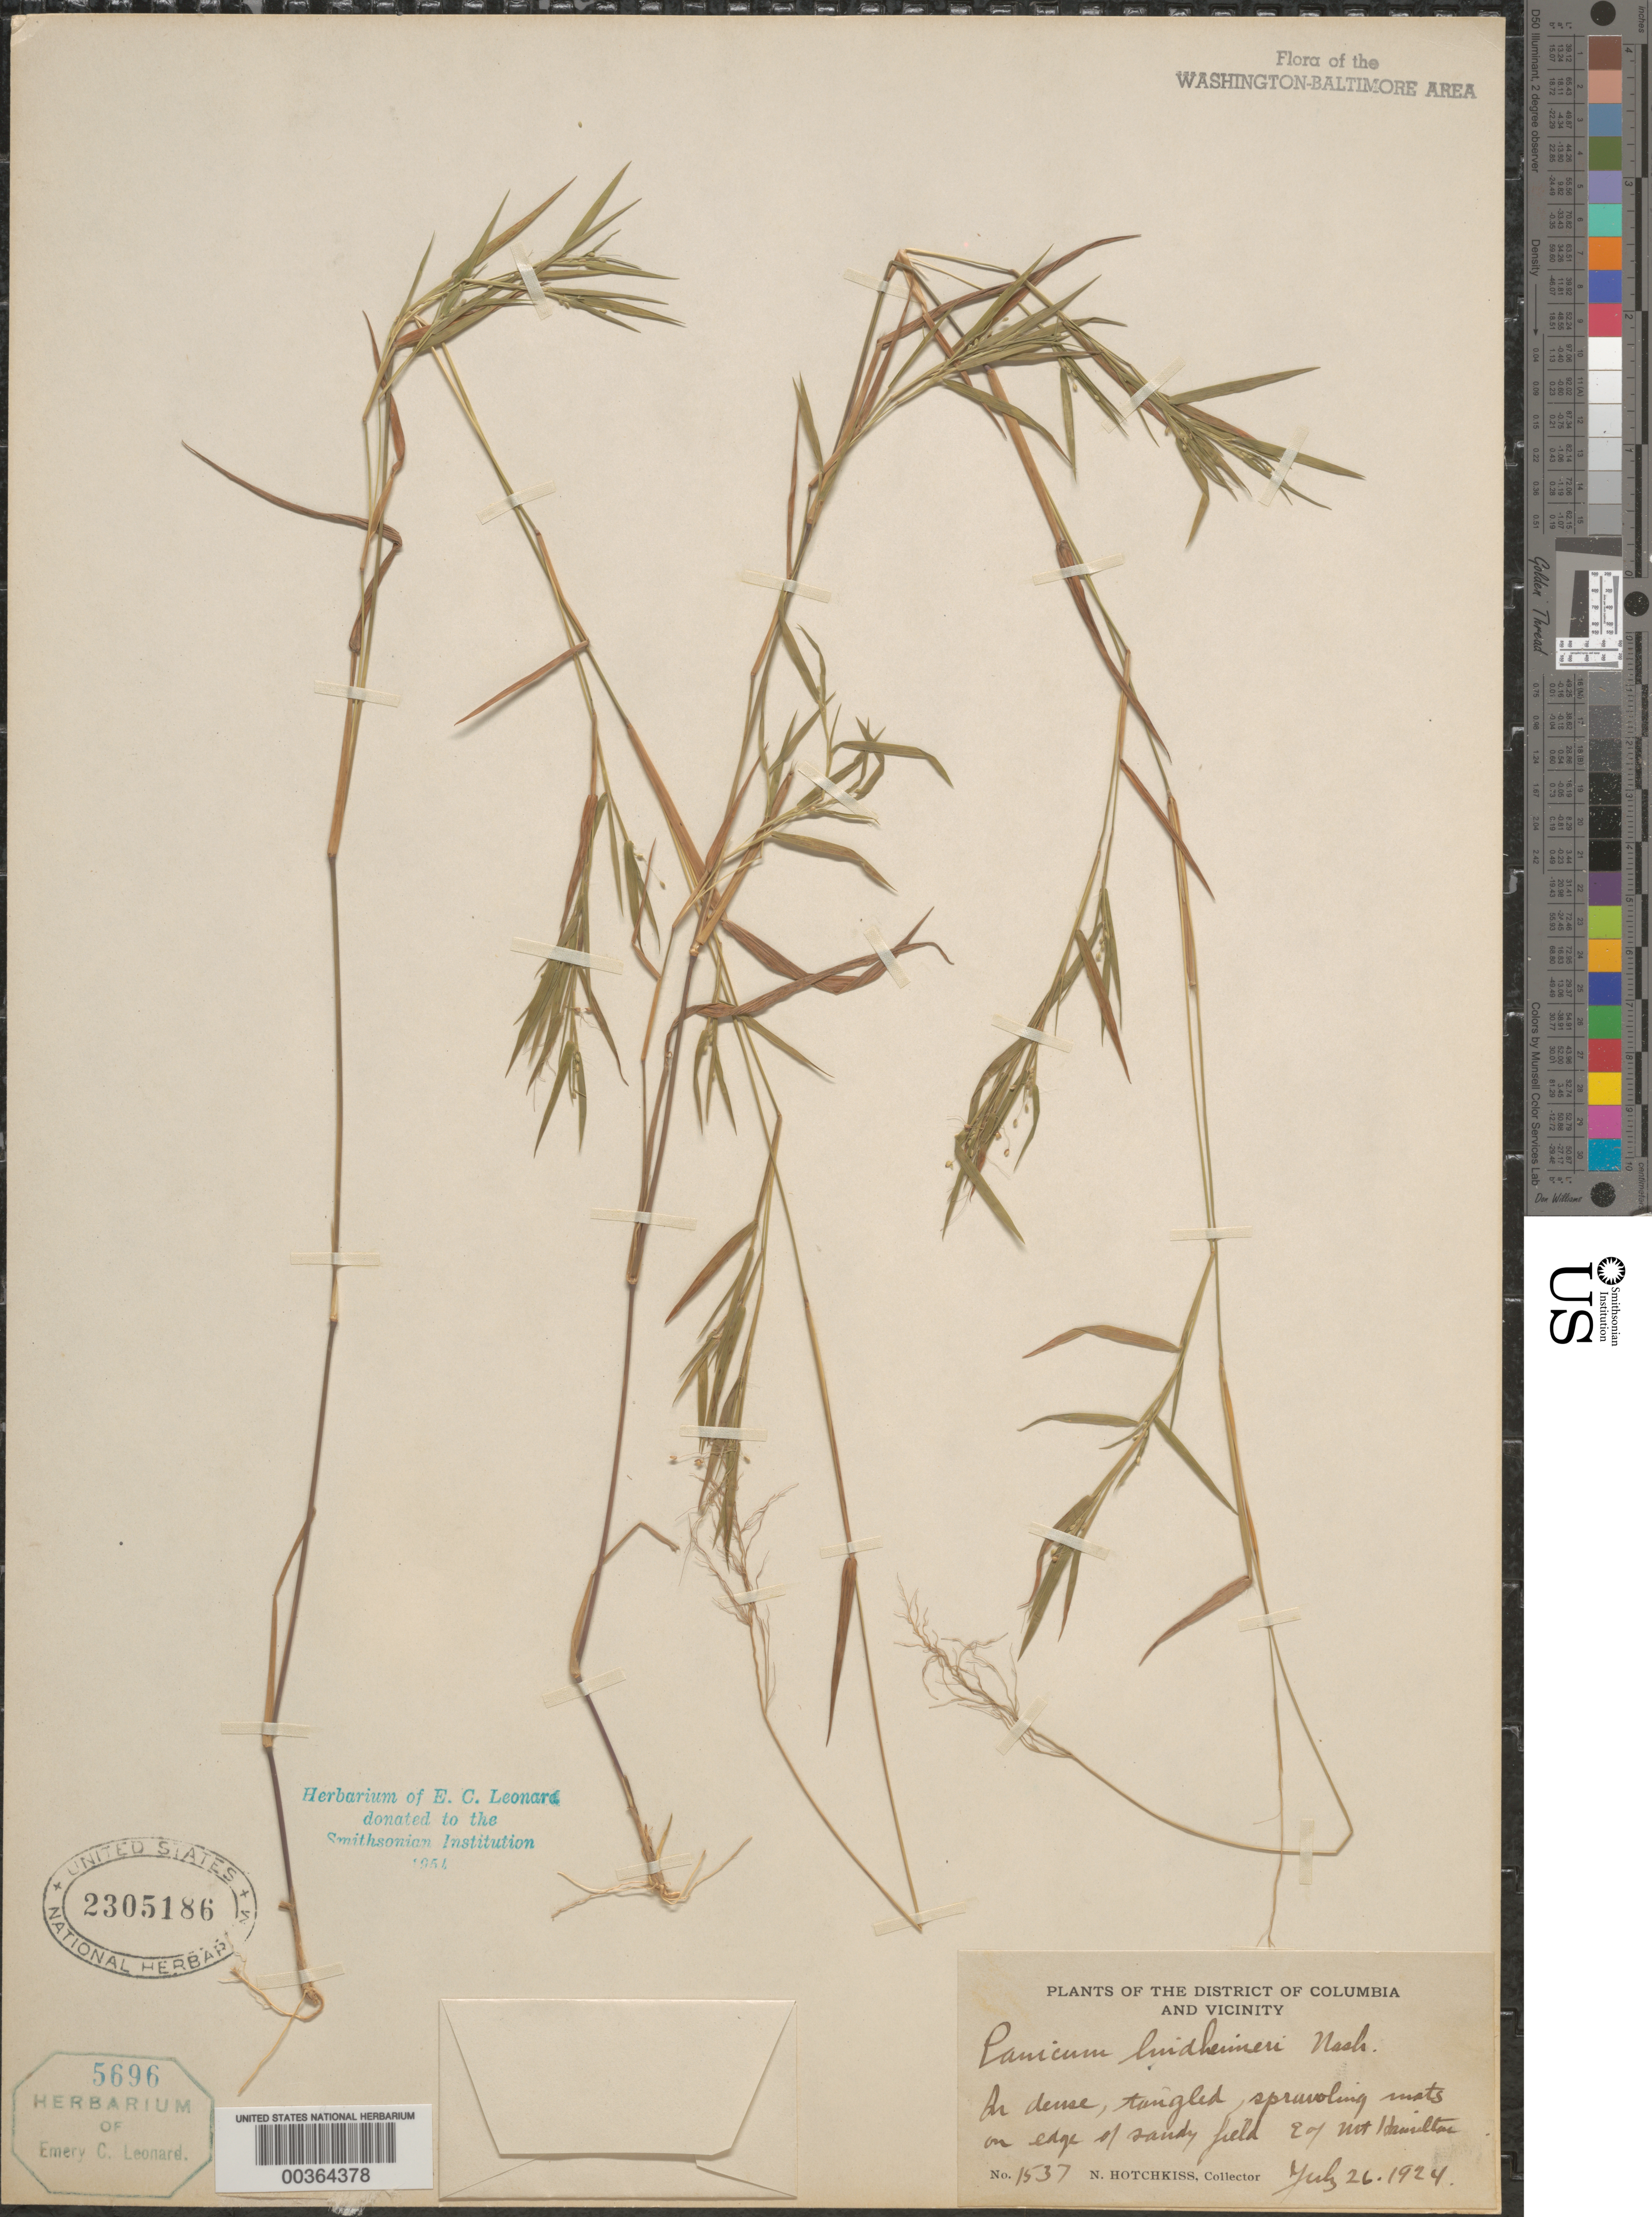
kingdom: Plantae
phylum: Tracheophyta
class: Liliopsida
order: Poales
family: Poaceae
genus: Dichanthelium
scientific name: Dichanthelium acuminatum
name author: (Sw.) Gould & C.A. Clark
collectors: N. Hotchkiss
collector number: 1537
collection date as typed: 26 Jul 1924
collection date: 1924-07-26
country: United States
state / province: District of Columbia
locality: East of Mount Hamilton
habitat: On edge of sandy field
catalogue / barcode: US 2305186